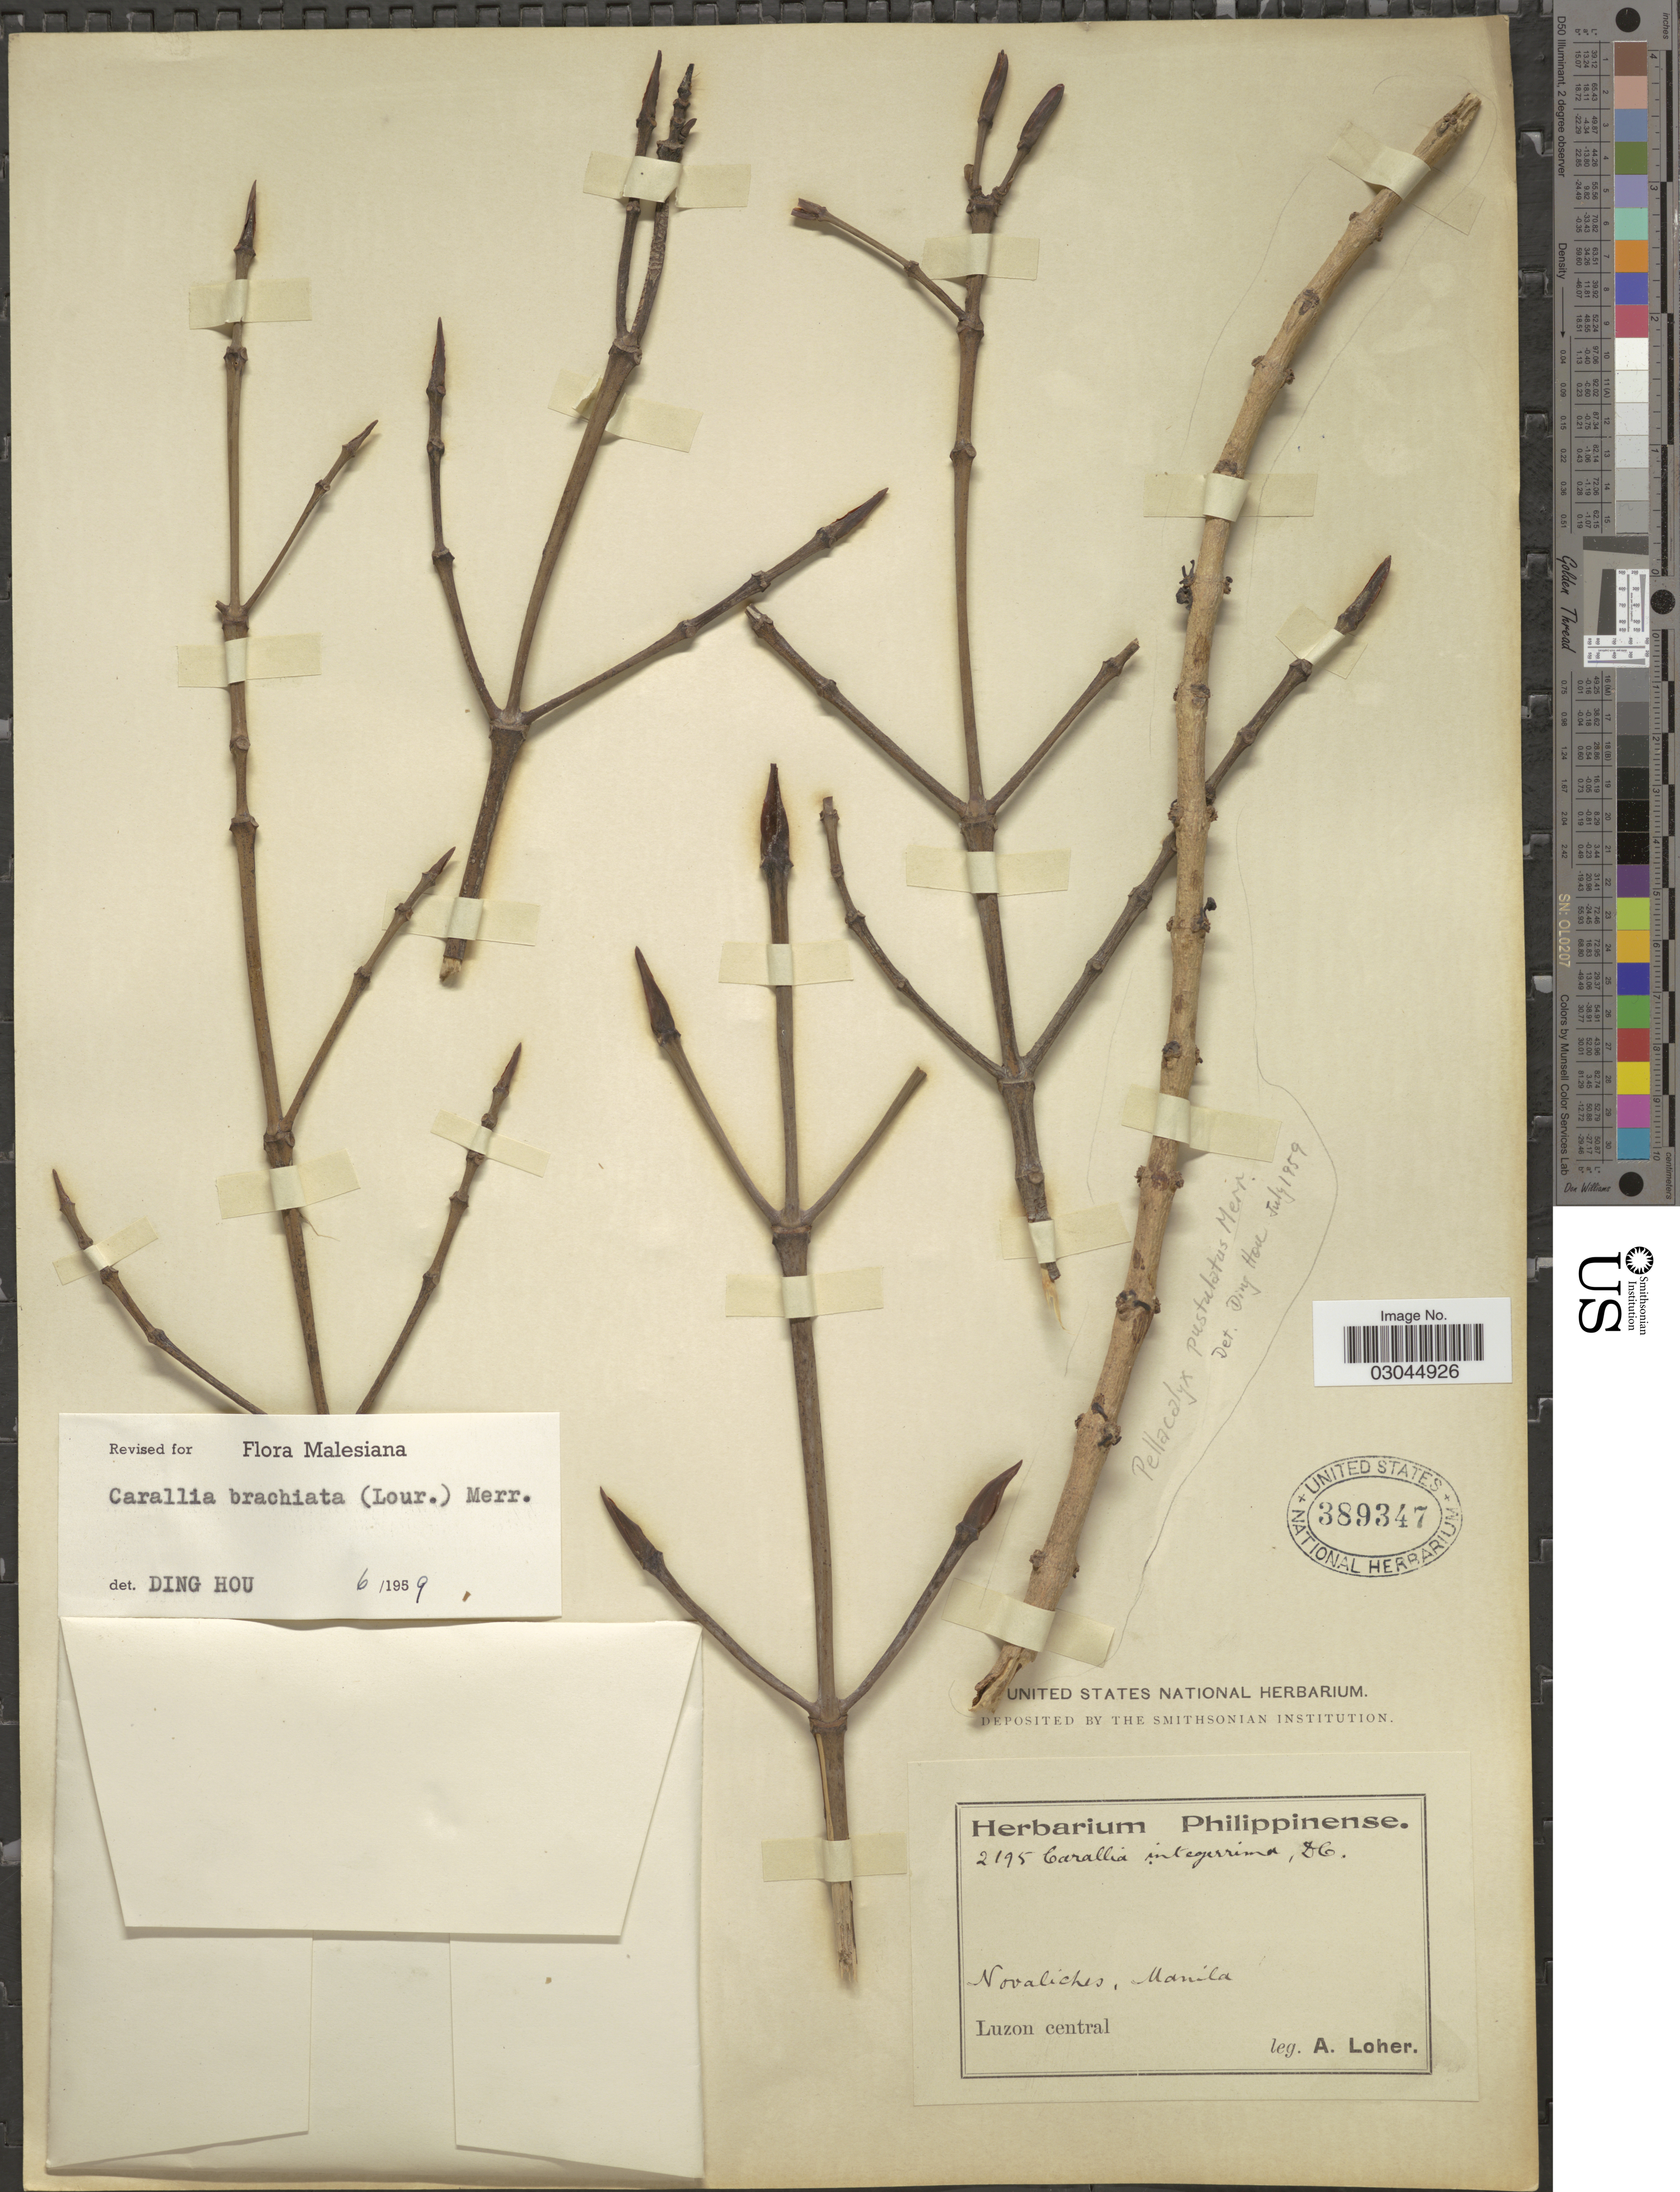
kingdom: Plantae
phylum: Tracheophyta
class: Magnoliopsida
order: Malpighiales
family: Rhizophoraceae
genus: Carallia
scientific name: Carallia brachiata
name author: (Lour.) Merr.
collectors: A. Loher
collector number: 2195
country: Philippines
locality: Novaliches, Manila, Luzon central.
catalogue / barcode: US 389347